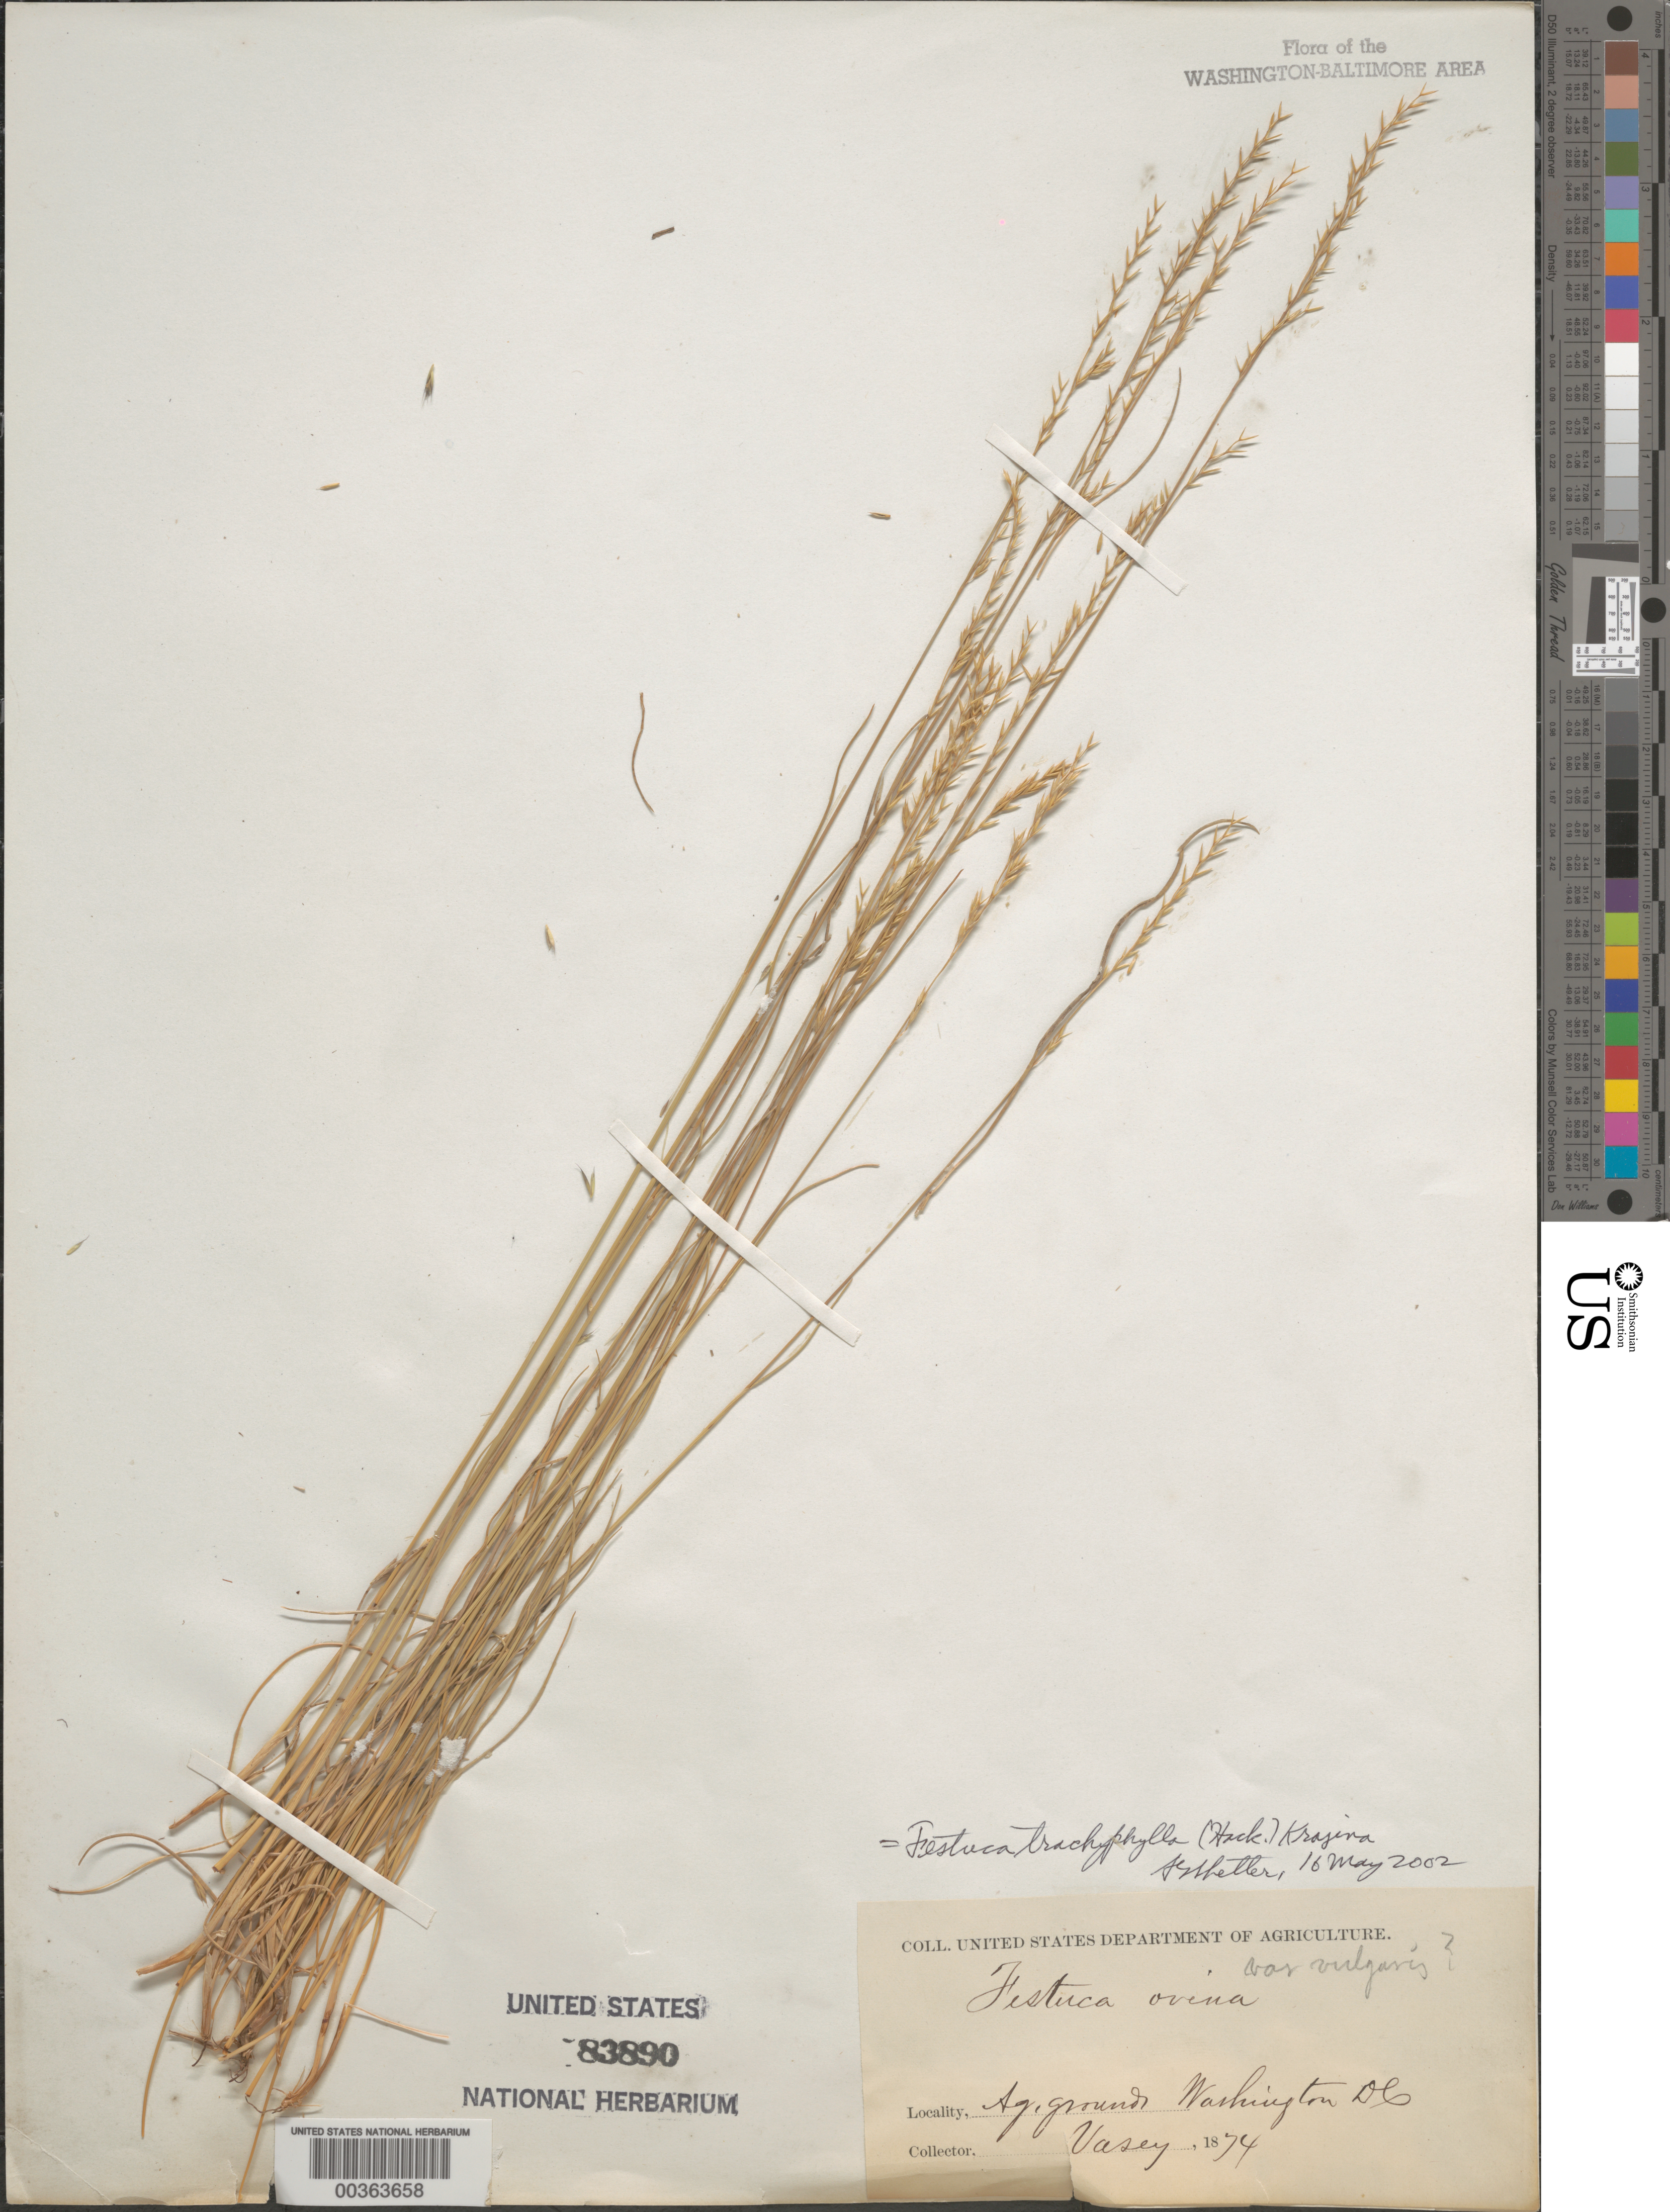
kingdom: Plantae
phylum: Tracheophyta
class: Liliopsida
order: Poales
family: Poaceae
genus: Festuca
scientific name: Festuca trachyphylla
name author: (Hack.) Krajina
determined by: Shetler, Stanwyn G., (US), NMNH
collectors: G. R. Vasey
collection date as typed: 1874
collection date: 1874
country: United States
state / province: District of Columbia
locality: Agriculture grounds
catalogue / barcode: US 83890